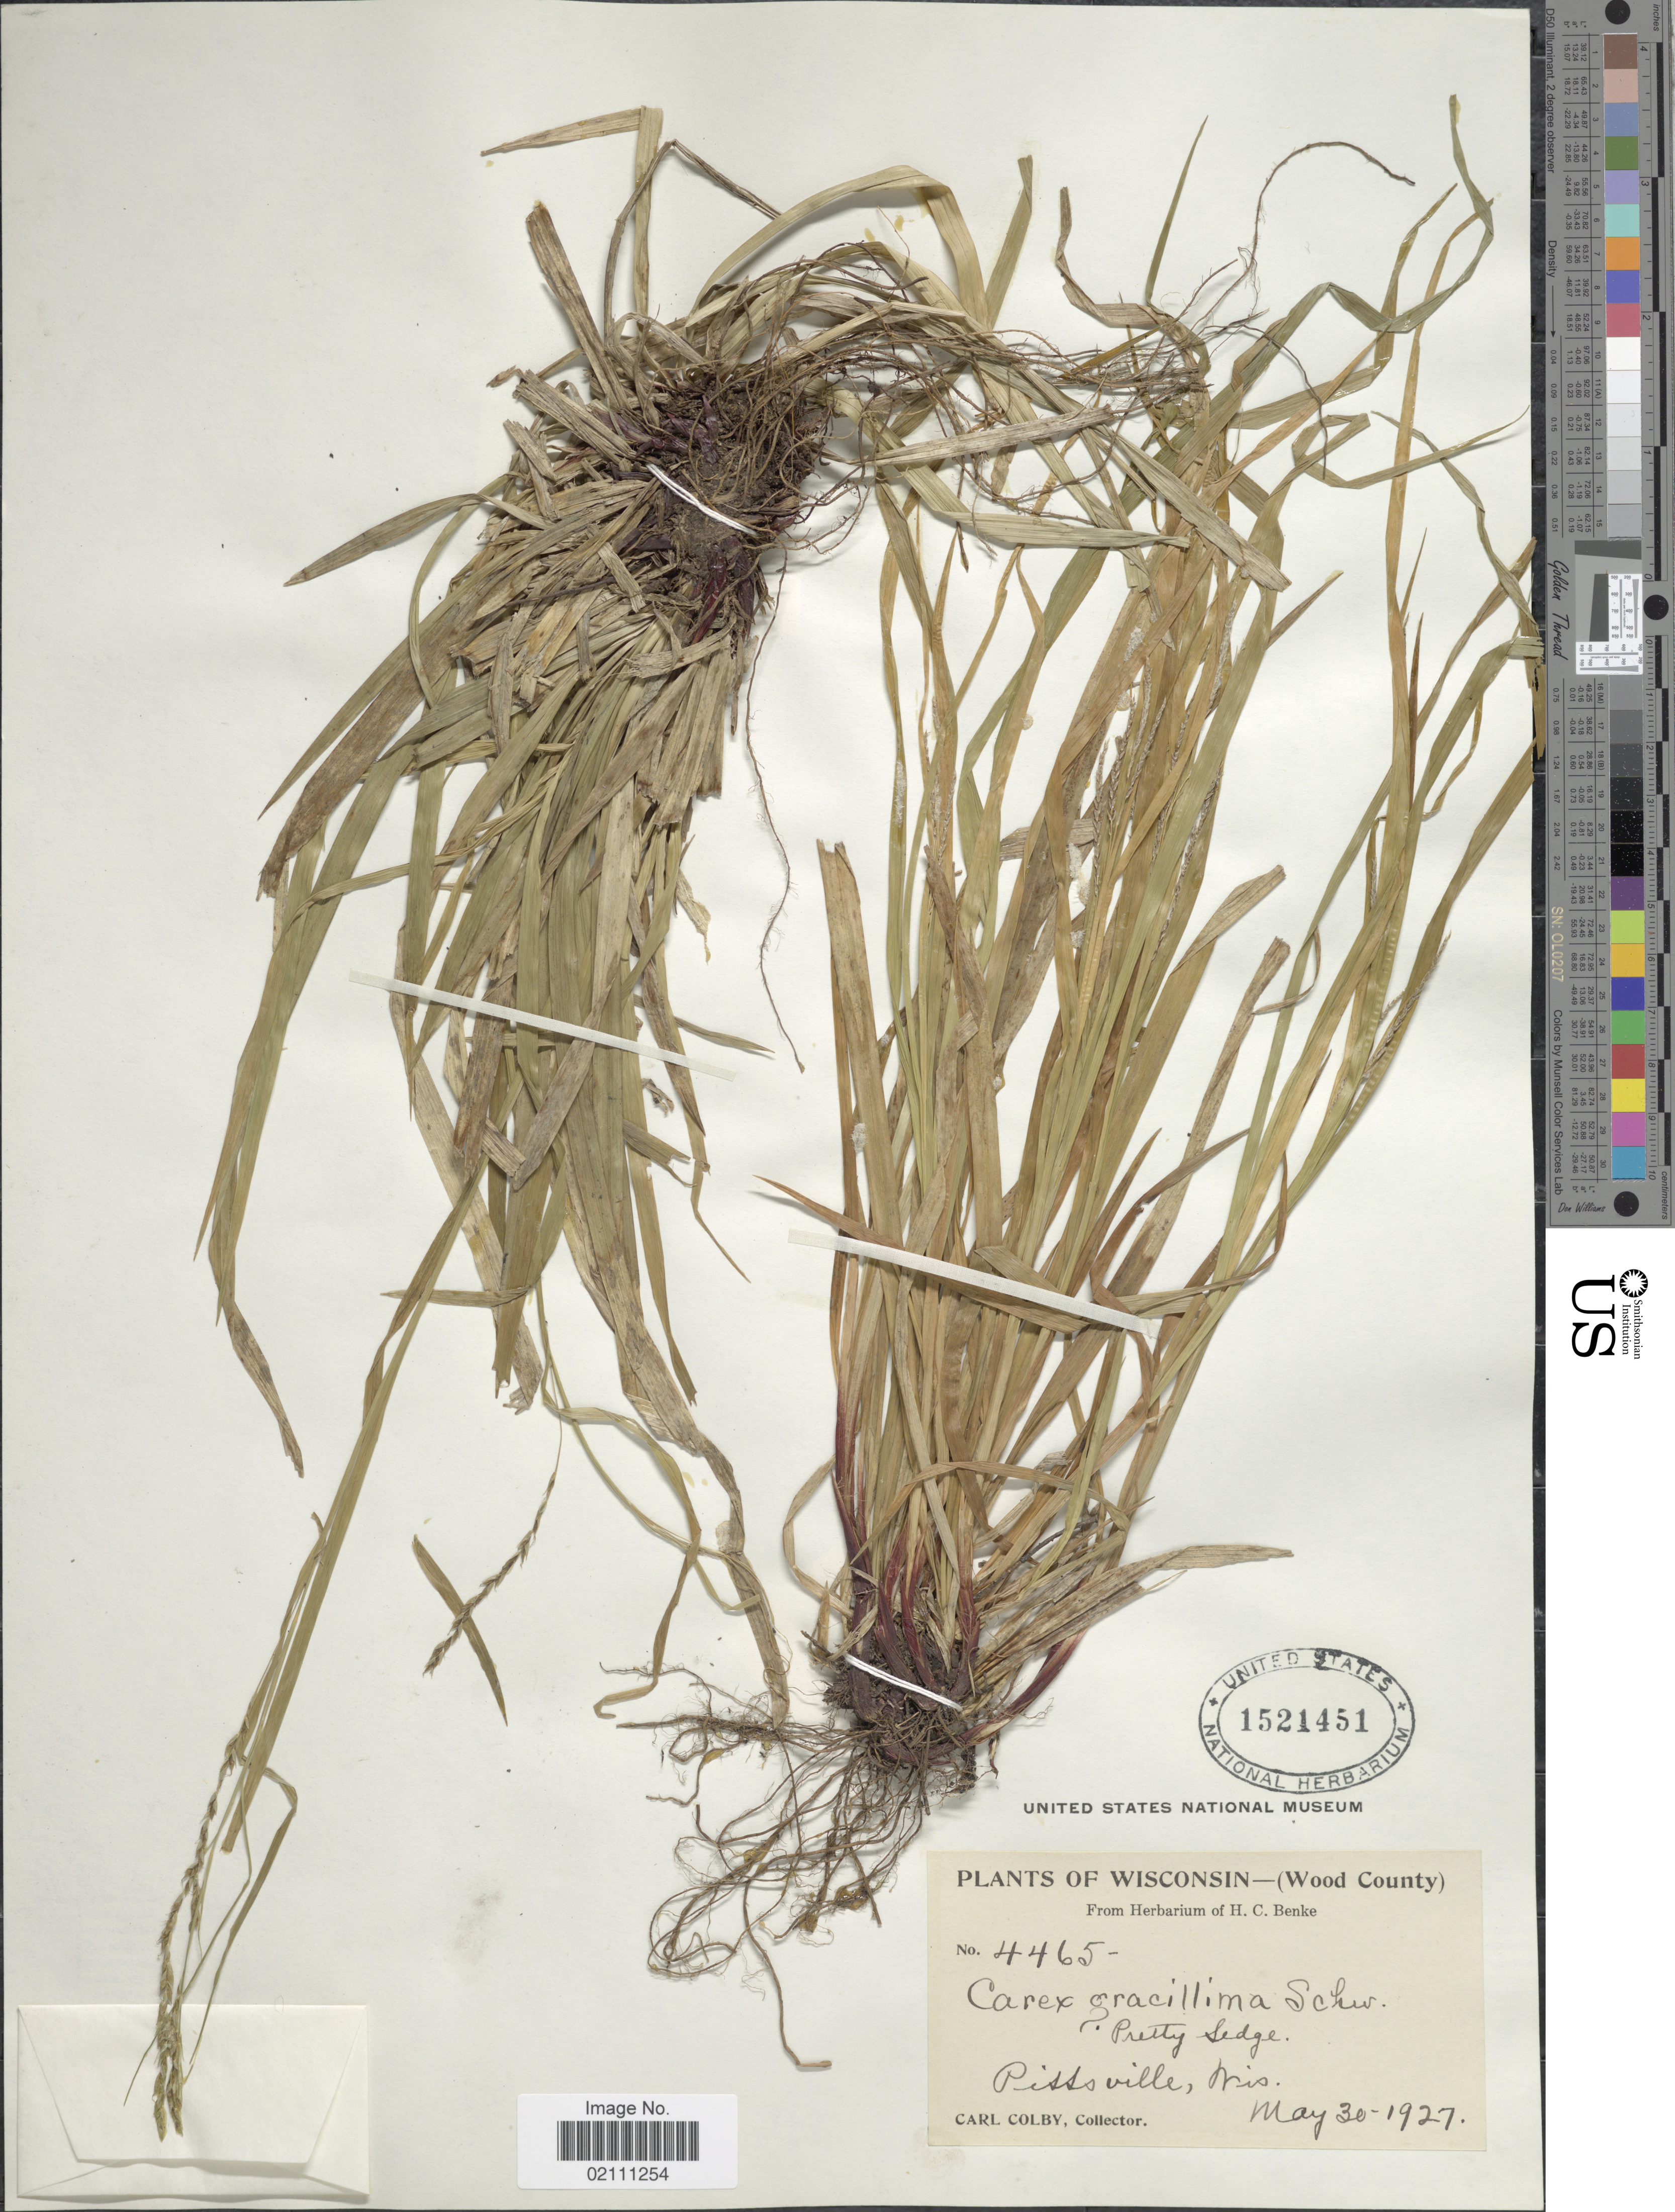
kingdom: Plantae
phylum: Tracheophyta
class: Liliopsida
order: Poales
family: Cyperaceae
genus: Carex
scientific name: Carex gracillima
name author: Schwein.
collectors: C. Colby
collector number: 4465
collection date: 1927-05-30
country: United States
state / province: Wisconsin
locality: (Wood County), Pretty Sedge, Pittsville.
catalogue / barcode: US 1521451